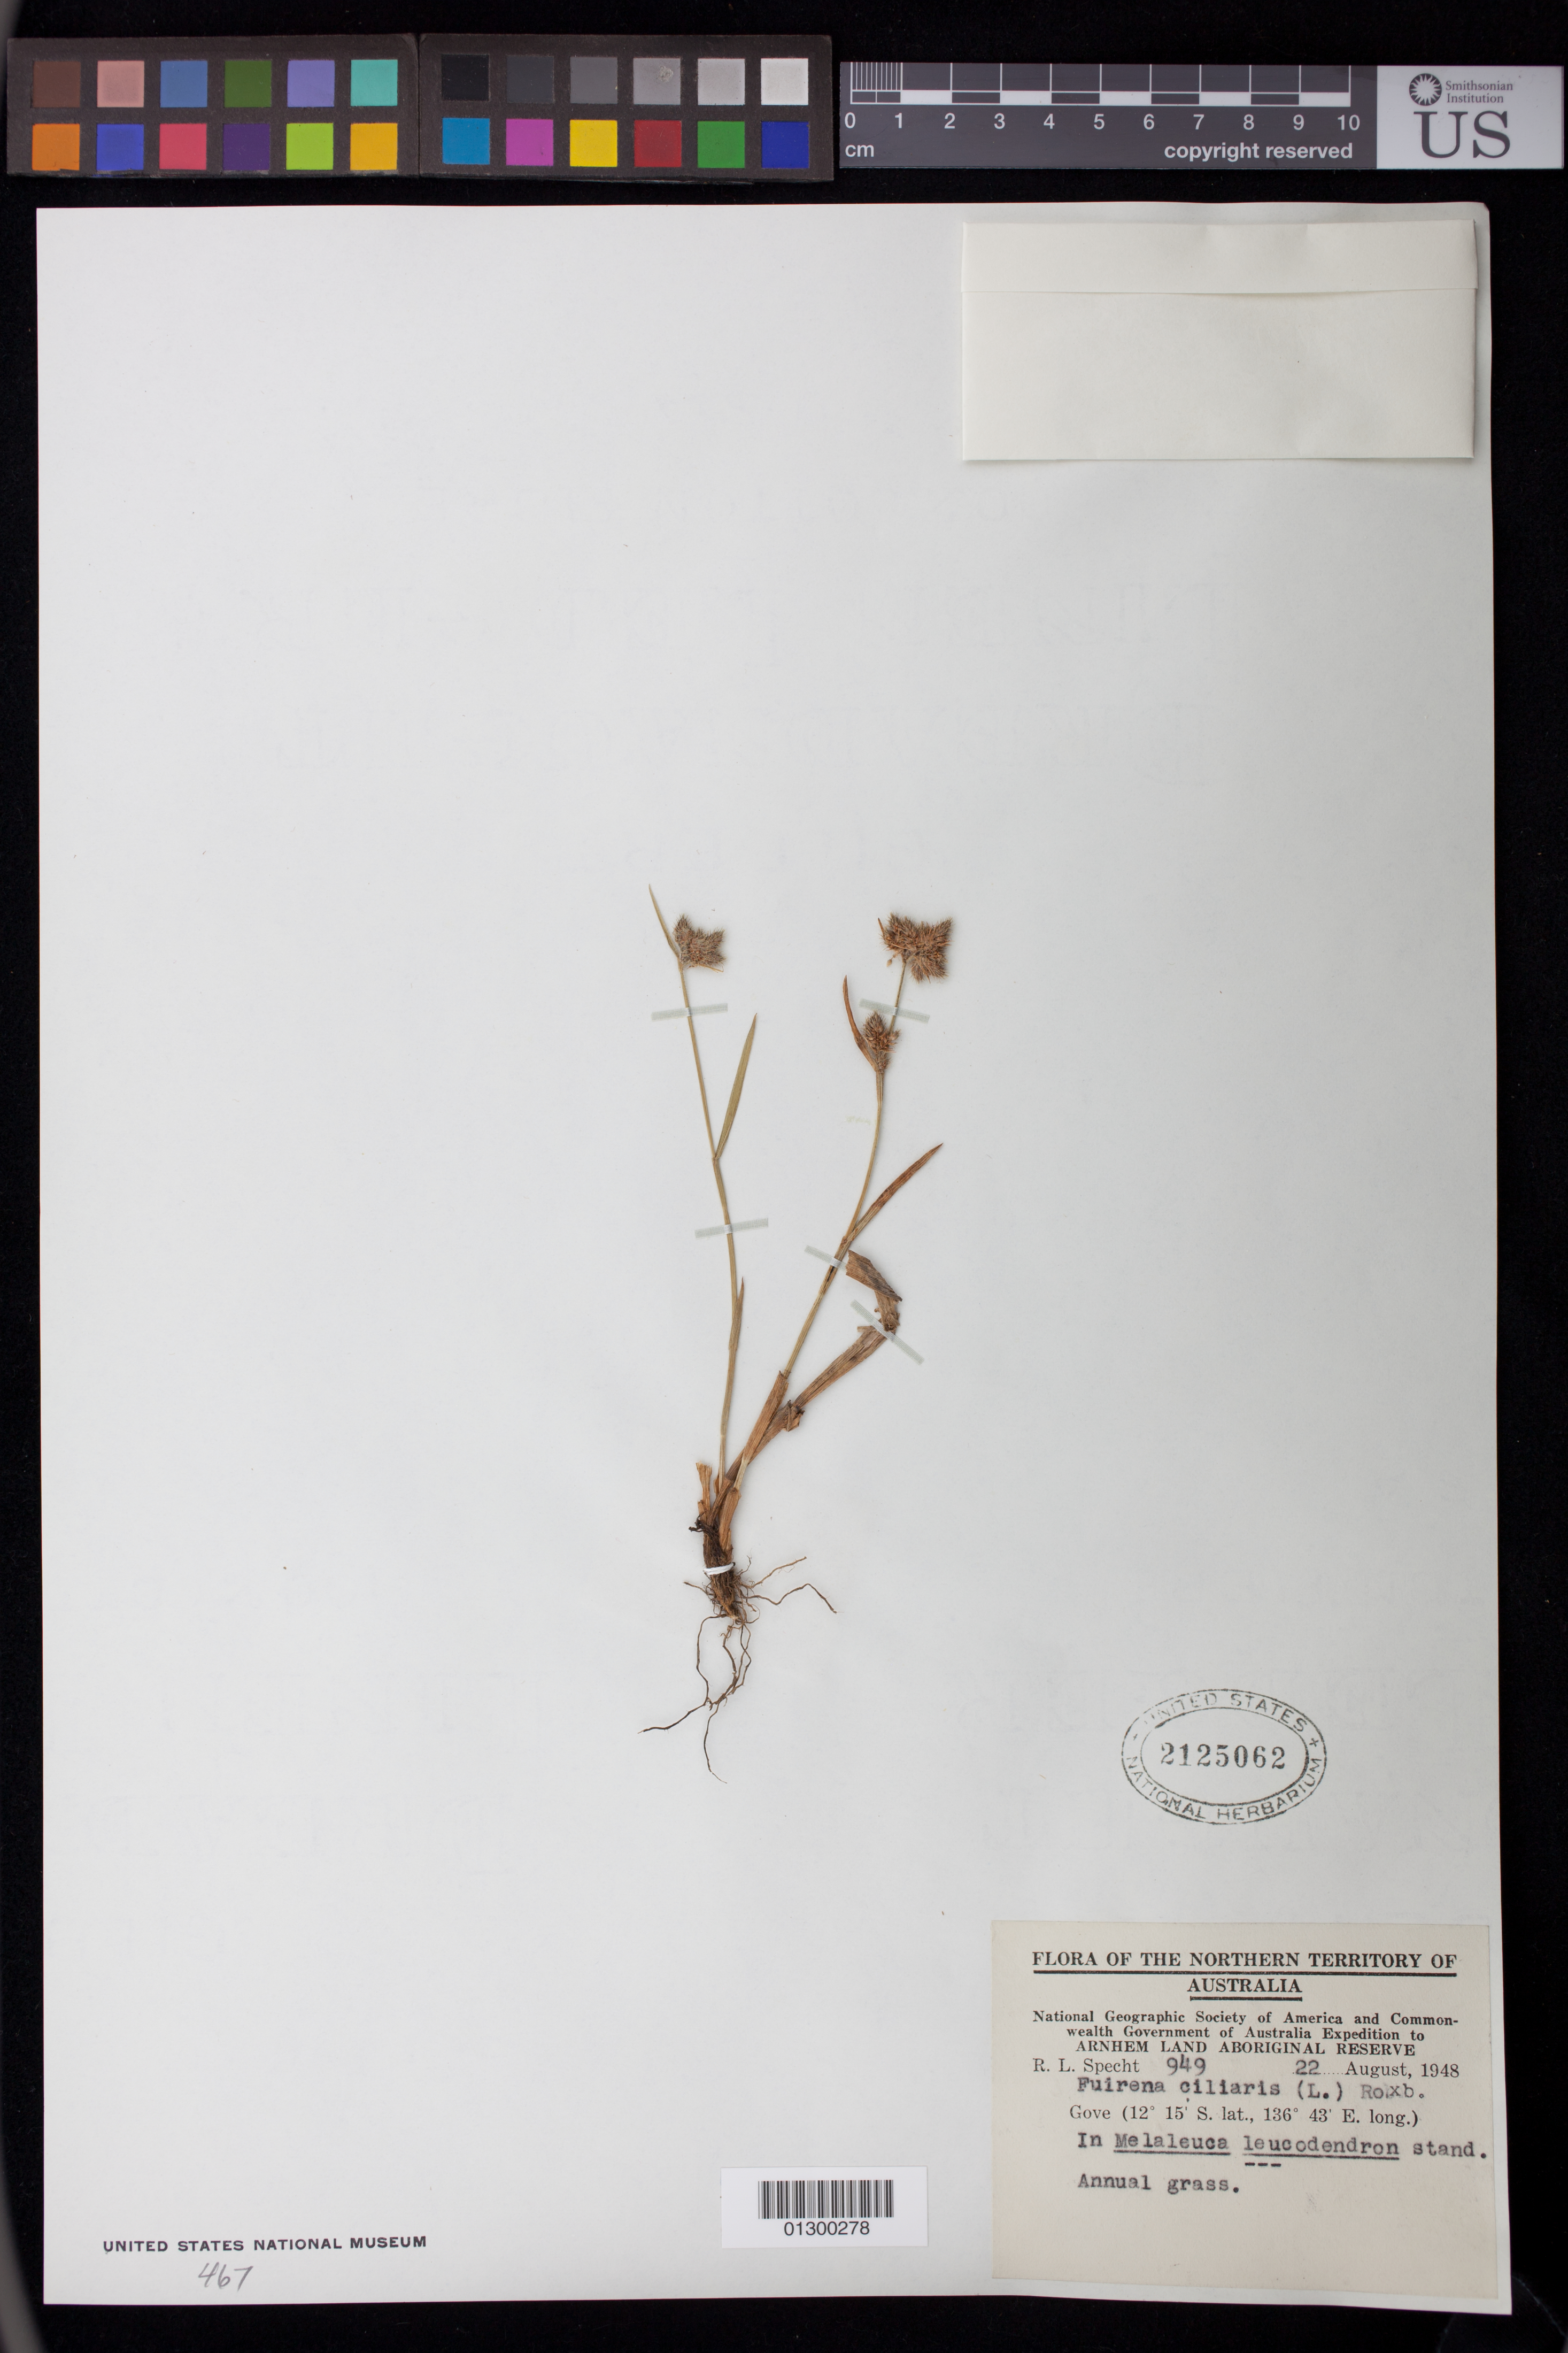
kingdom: Plantae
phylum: Tracheophyta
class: Liliopsida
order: Poales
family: Cyperaceae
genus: Fuirena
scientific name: Fuirena ciliaris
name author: (L.) Roxb.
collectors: R. L. Specht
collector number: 949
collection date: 1948-08-22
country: Australia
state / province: Northern Territory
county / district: East Arnhem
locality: Gove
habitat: In Melaleuca leucodendron stand.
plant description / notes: Annual grass.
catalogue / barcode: US 2125062